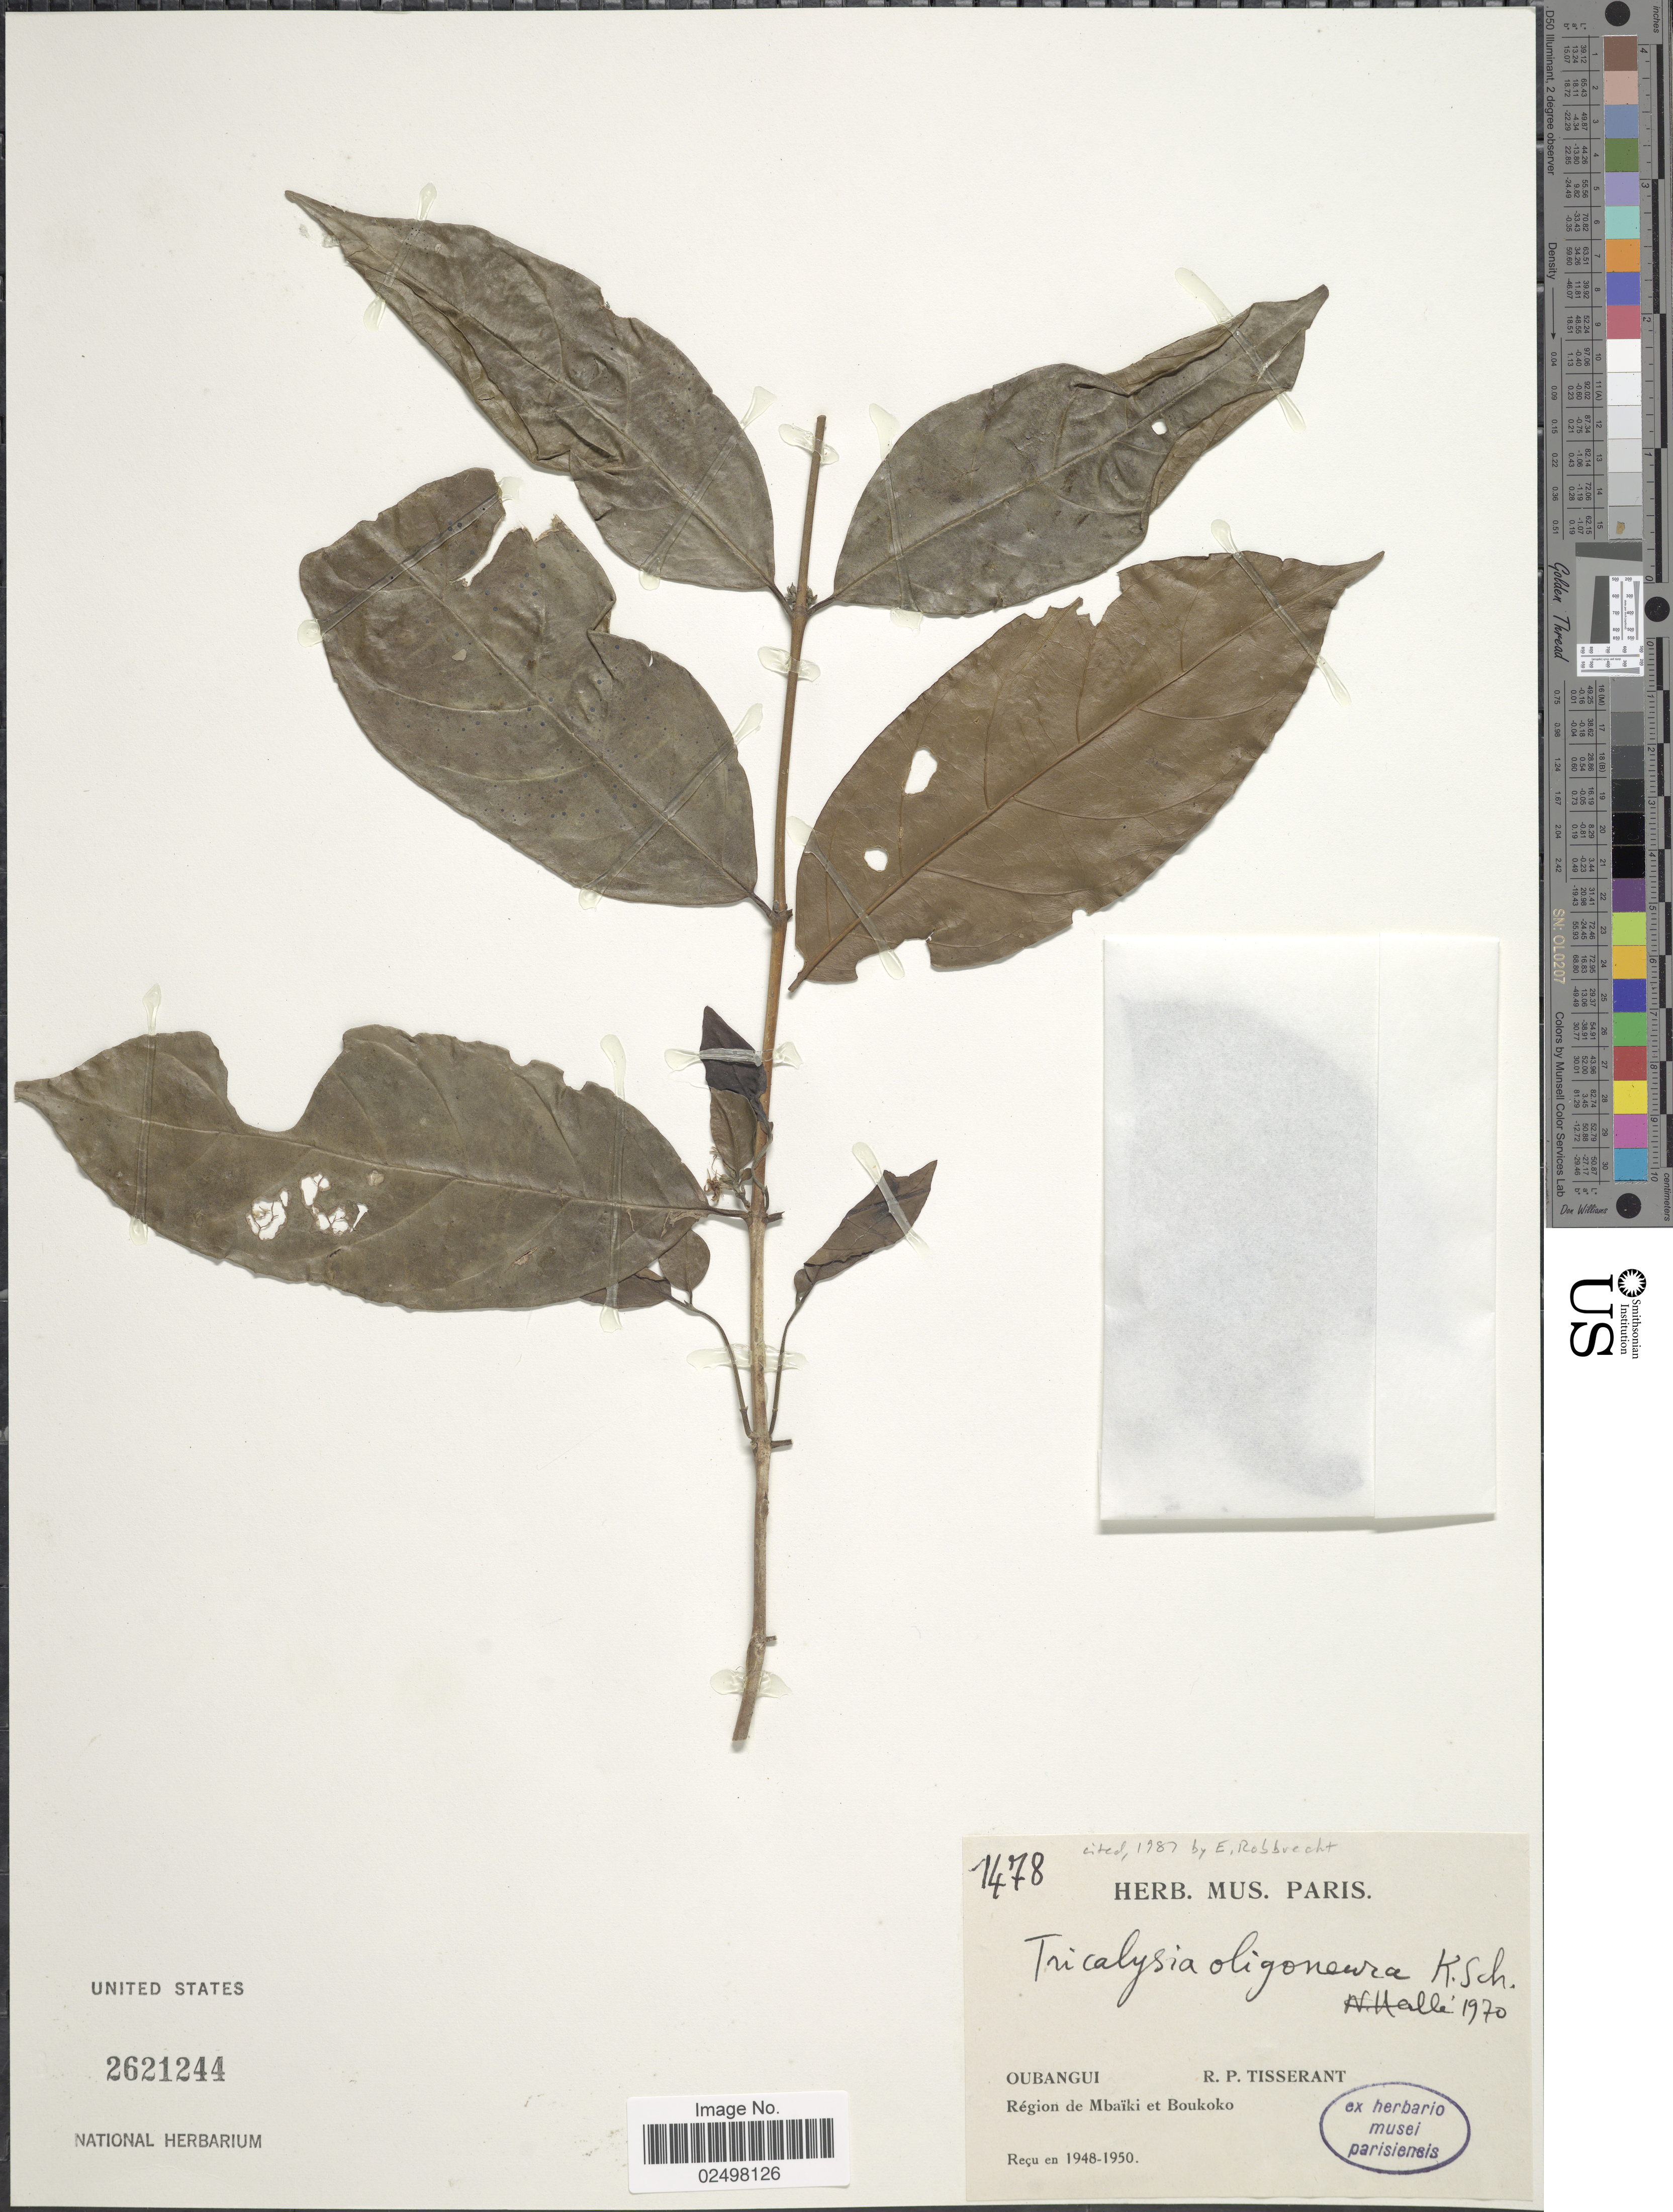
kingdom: Plantae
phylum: Tracheophyta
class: Magnoliopsida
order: Gentianales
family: Rubiaceae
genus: Tricalysia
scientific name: Tricalysia oligoneura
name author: K. Schum.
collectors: C. Tisserant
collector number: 1478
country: Central African Republic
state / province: Lobaye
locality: Oubangui, Region de Mbaiki et Boukoko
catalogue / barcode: US 262144